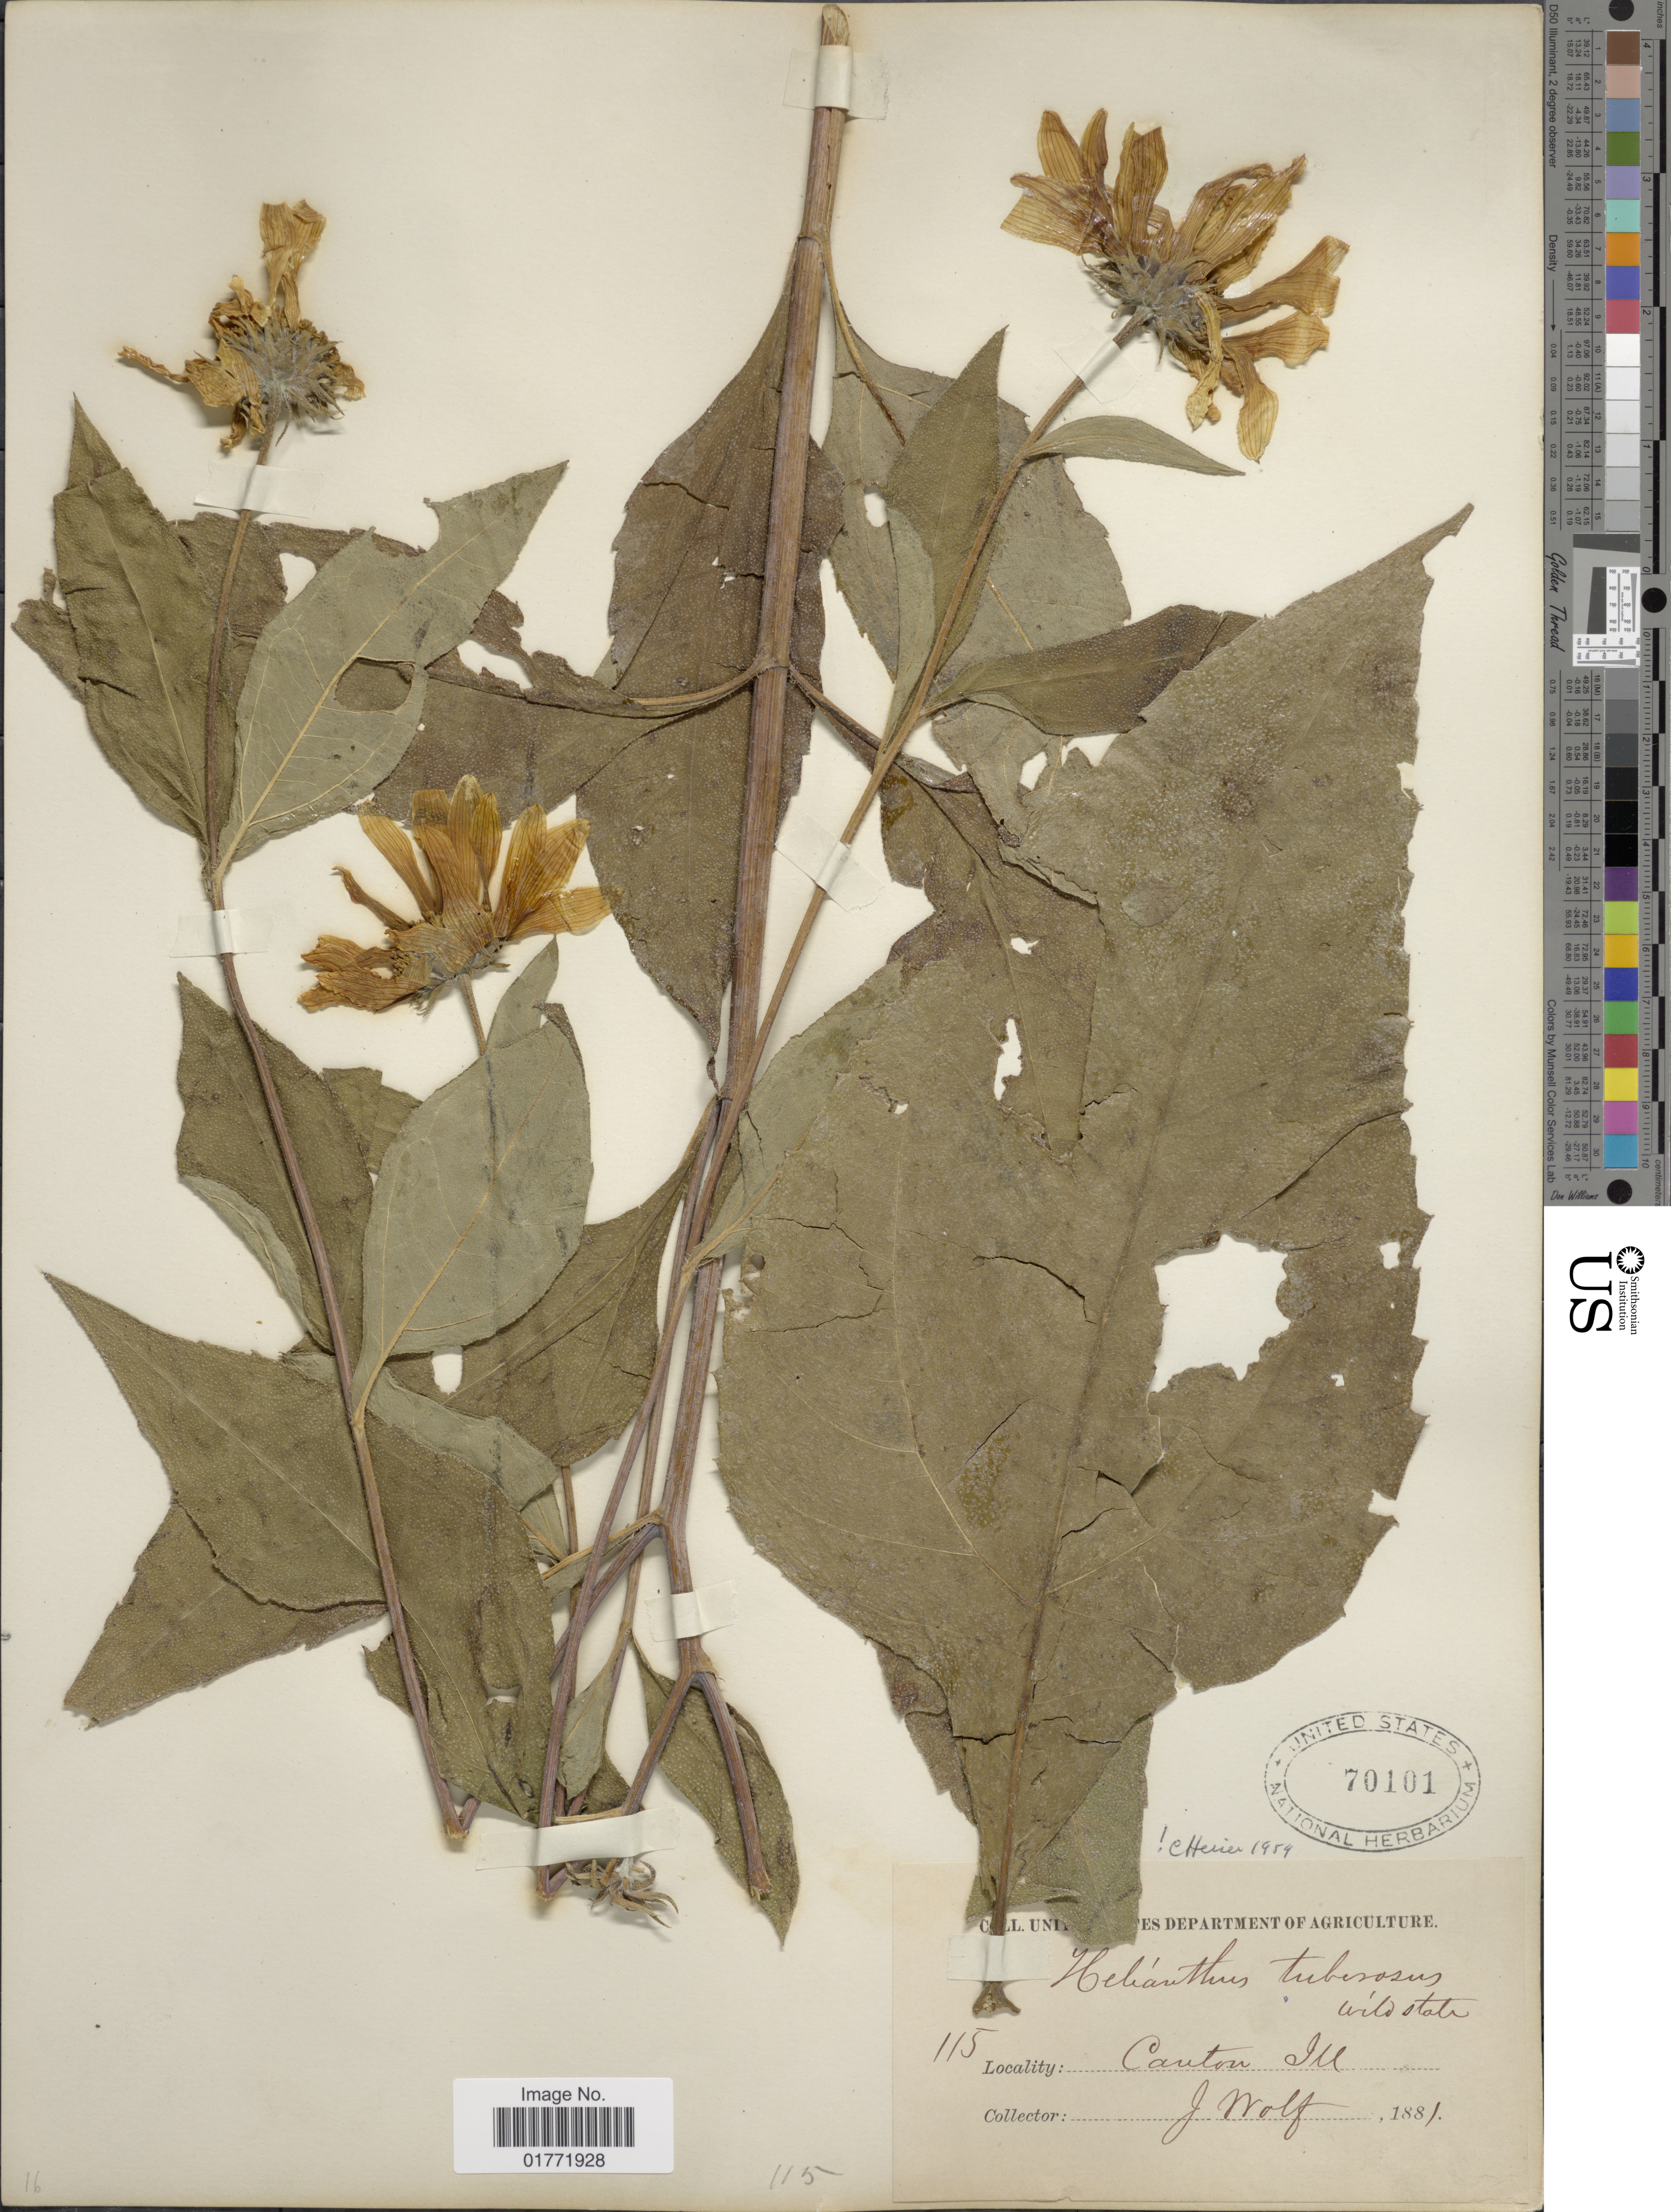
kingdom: Plantae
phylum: Tracheophyta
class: Magnoliopsida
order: Asterales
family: Asteraceae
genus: Helianthus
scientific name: Helianthus tuberosus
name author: L.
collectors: J. Wolf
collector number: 115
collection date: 1881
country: United States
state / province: Illinois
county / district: Fulton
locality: Canton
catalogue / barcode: US 70101